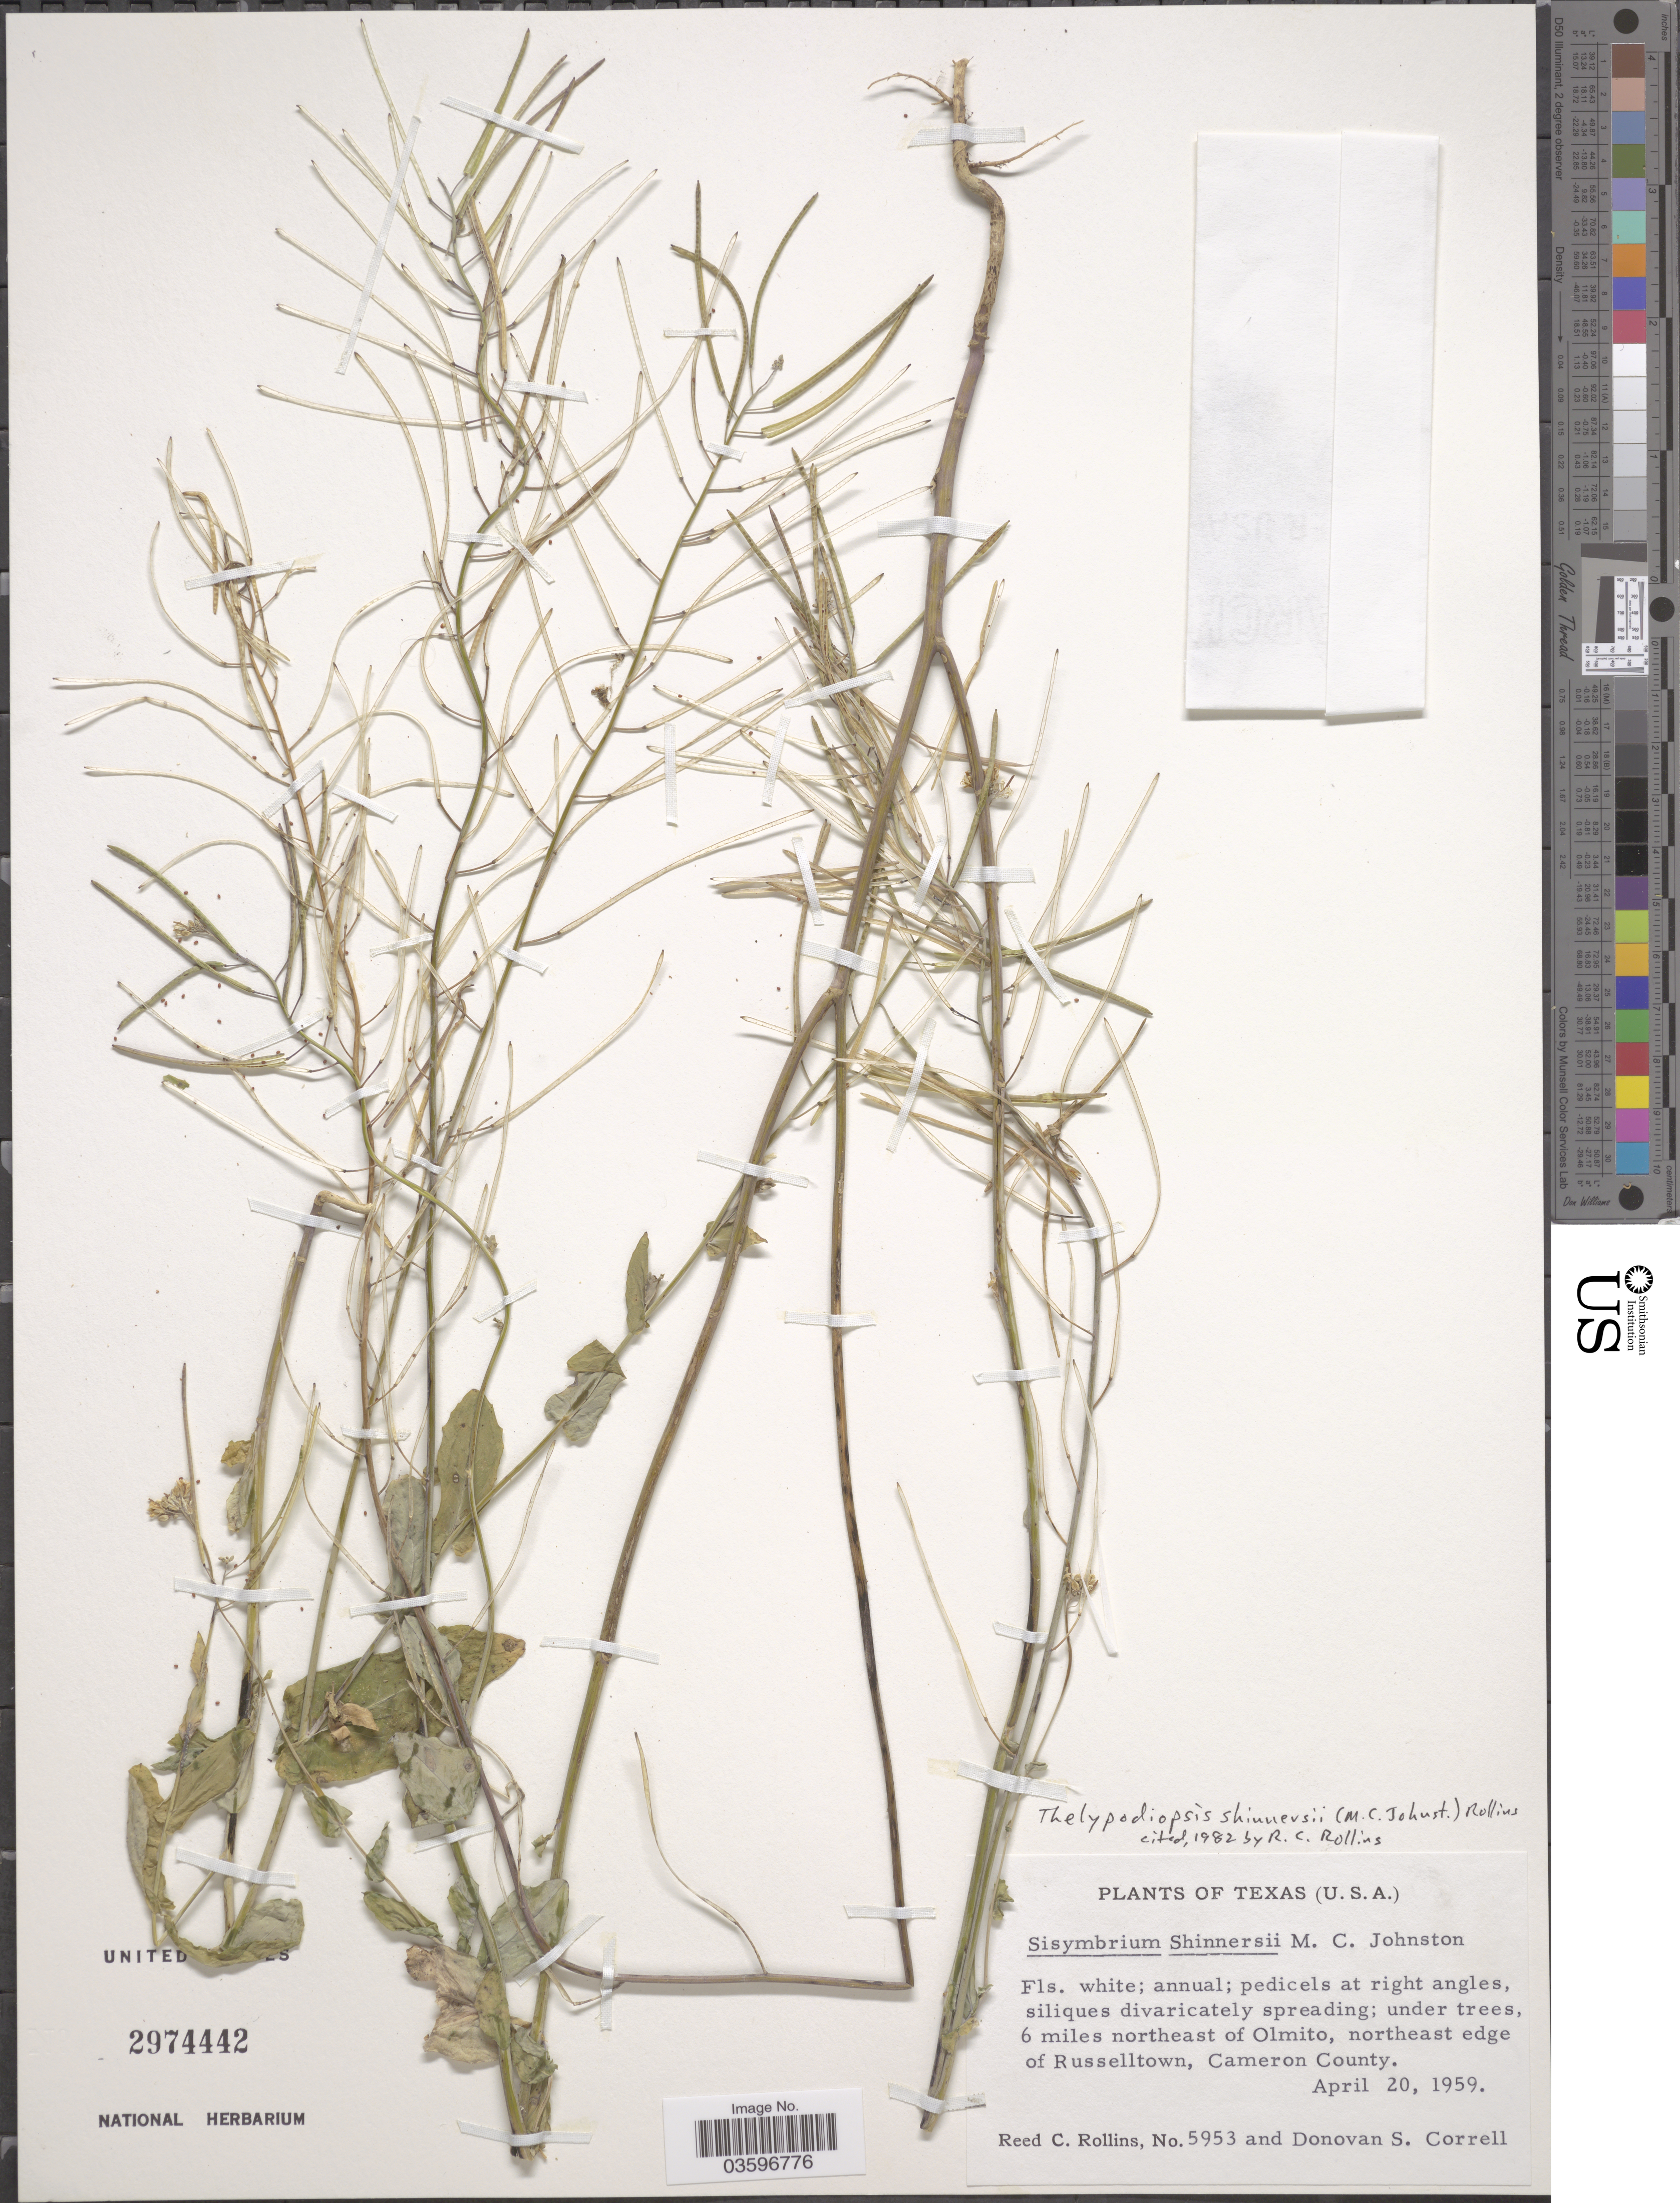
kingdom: Plantae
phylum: Tracheophyta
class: Magnoliopsida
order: Brassicales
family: Brassicaceae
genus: Thelypodiopsis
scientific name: Thelypodiopsis shinnersii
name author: (M.C. Johnst.) Rollins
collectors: R. C. Rollins & D. S. Correll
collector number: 5953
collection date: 1959-04-20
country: United States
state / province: Texas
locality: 6 miles northeast of Olmito, northeast edge of Russelltown, Cameron County.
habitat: under trees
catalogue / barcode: US 2974442